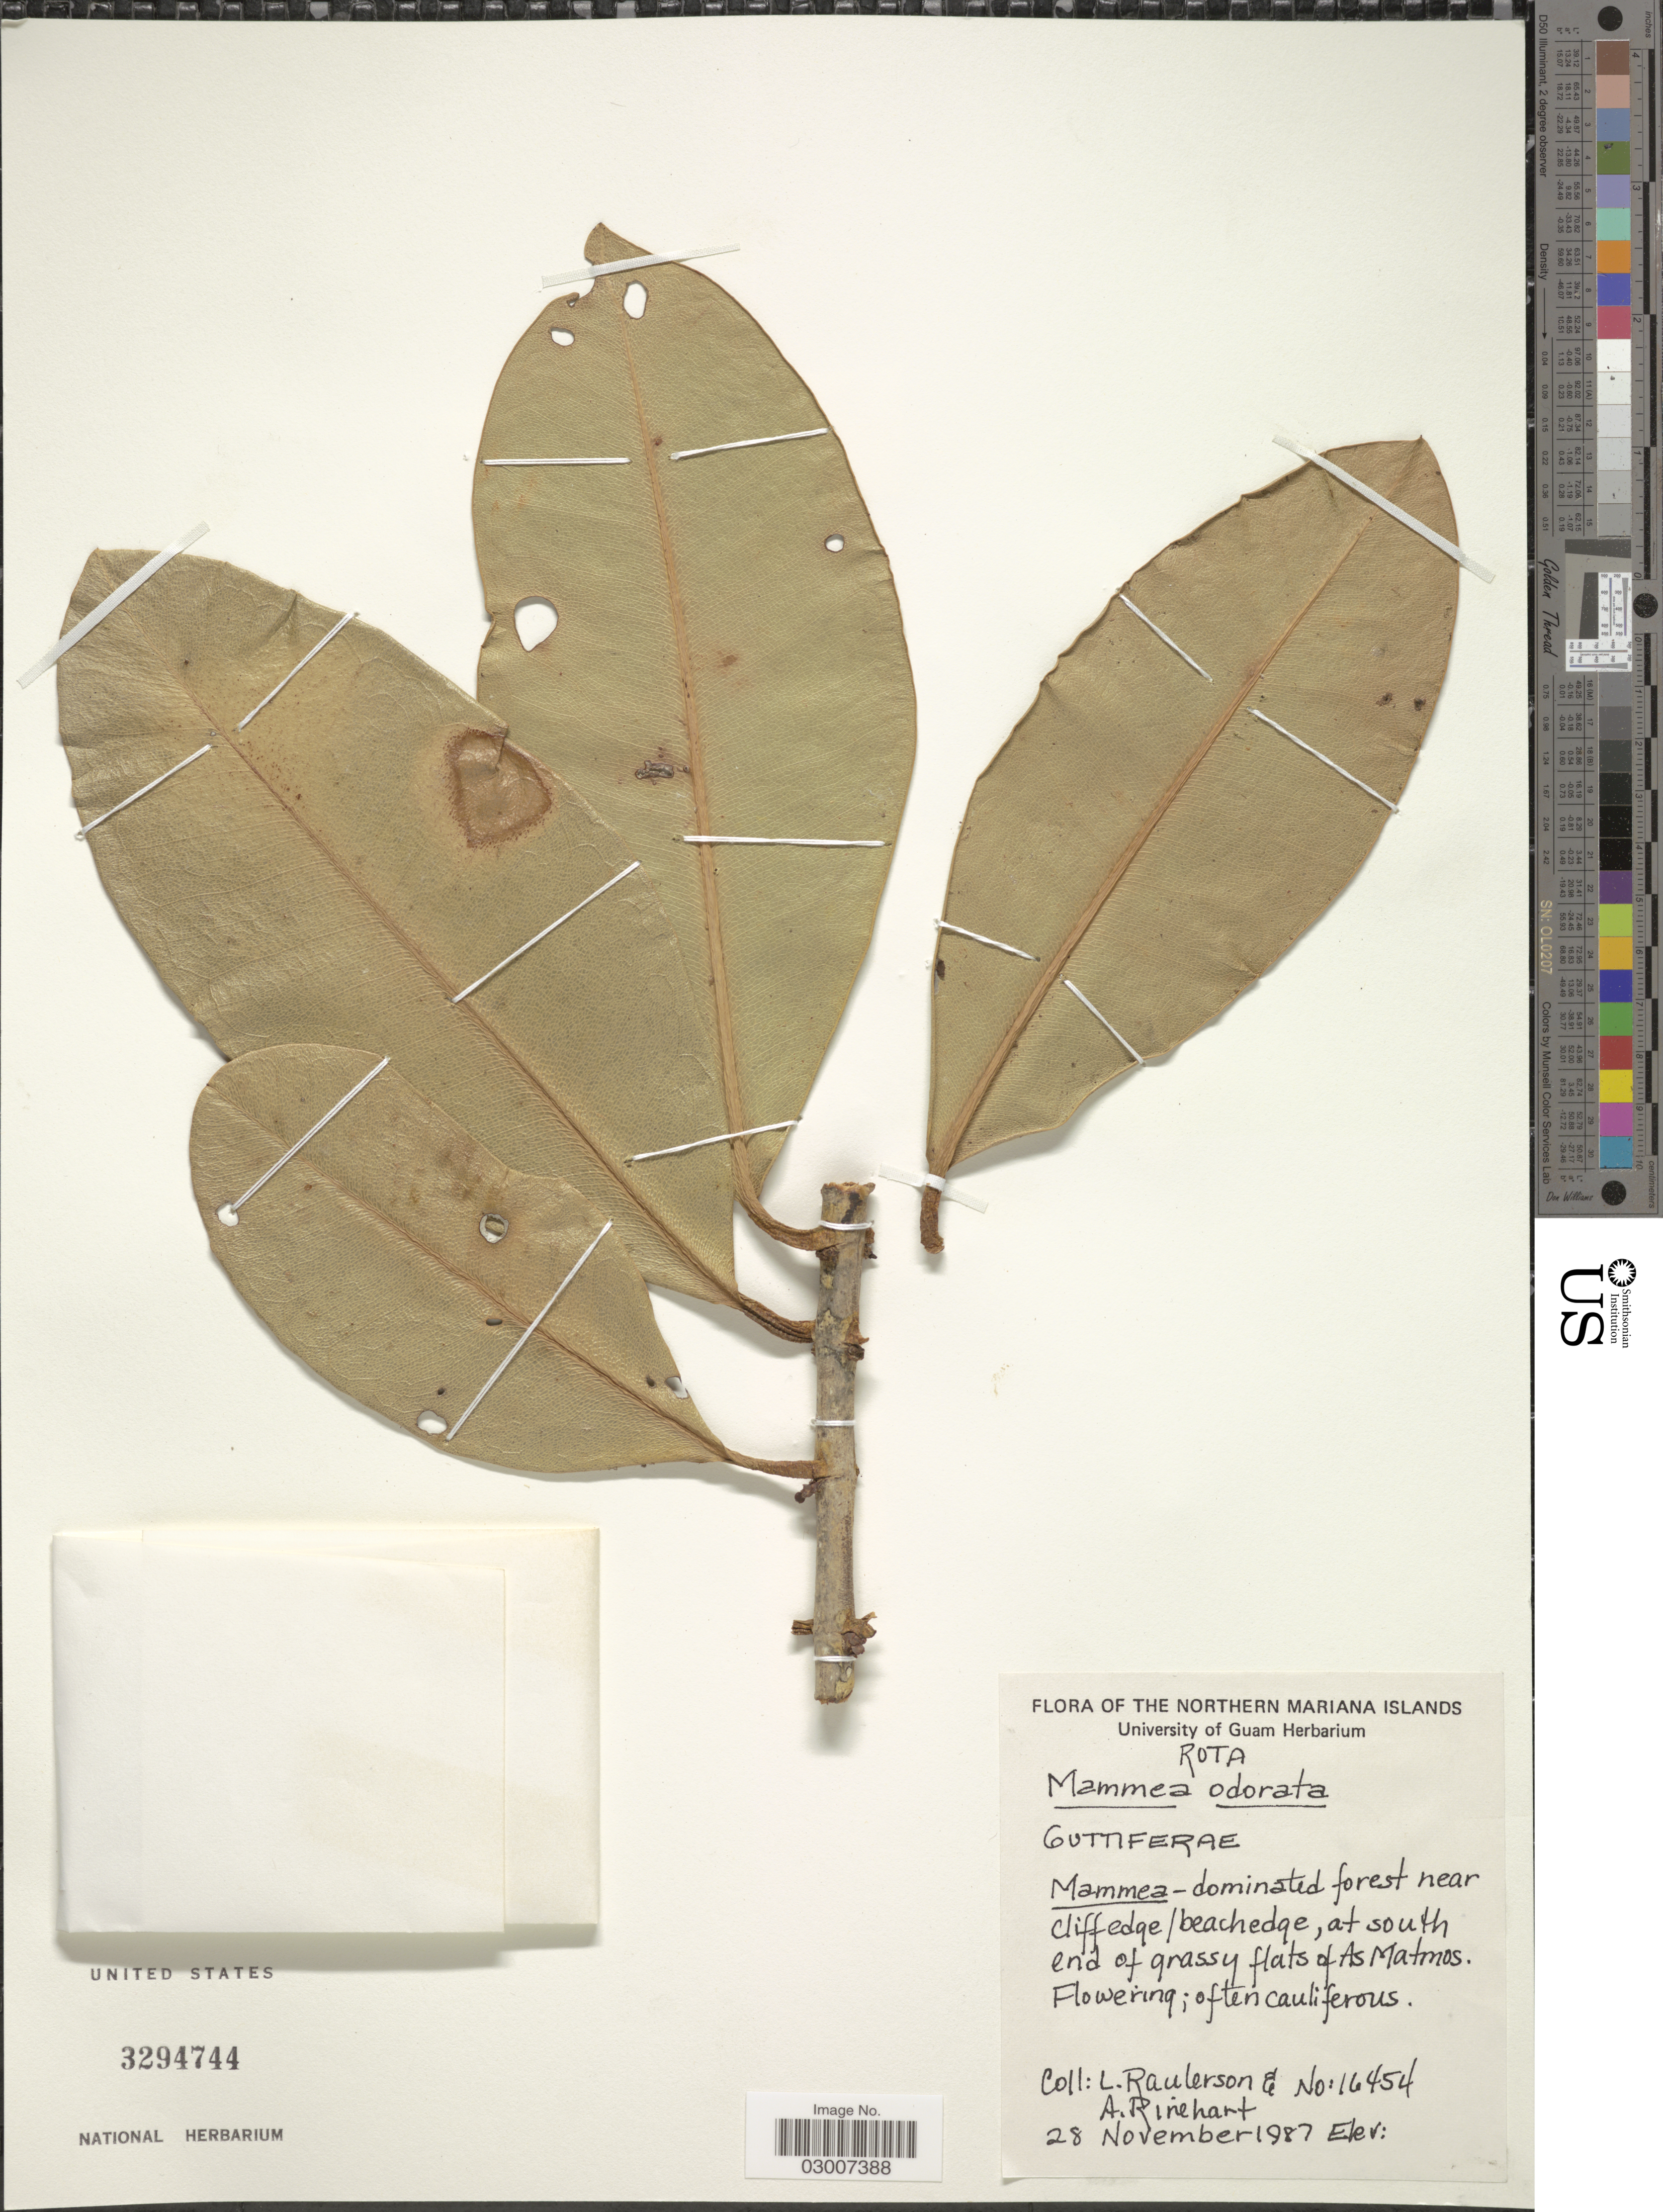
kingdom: Plantae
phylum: Tracheophyta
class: Magnoliopsida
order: Malpighiales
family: Calophyllaceae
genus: Mammea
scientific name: Mammea odorata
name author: (Raf.) Kosterm.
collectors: L. Raulerson & A. Rinehart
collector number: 16454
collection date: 1987-11-28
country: Northern Mariana Islands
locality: Rota. At south end of grassy flats of As Matmos.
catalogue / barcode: US 3294744